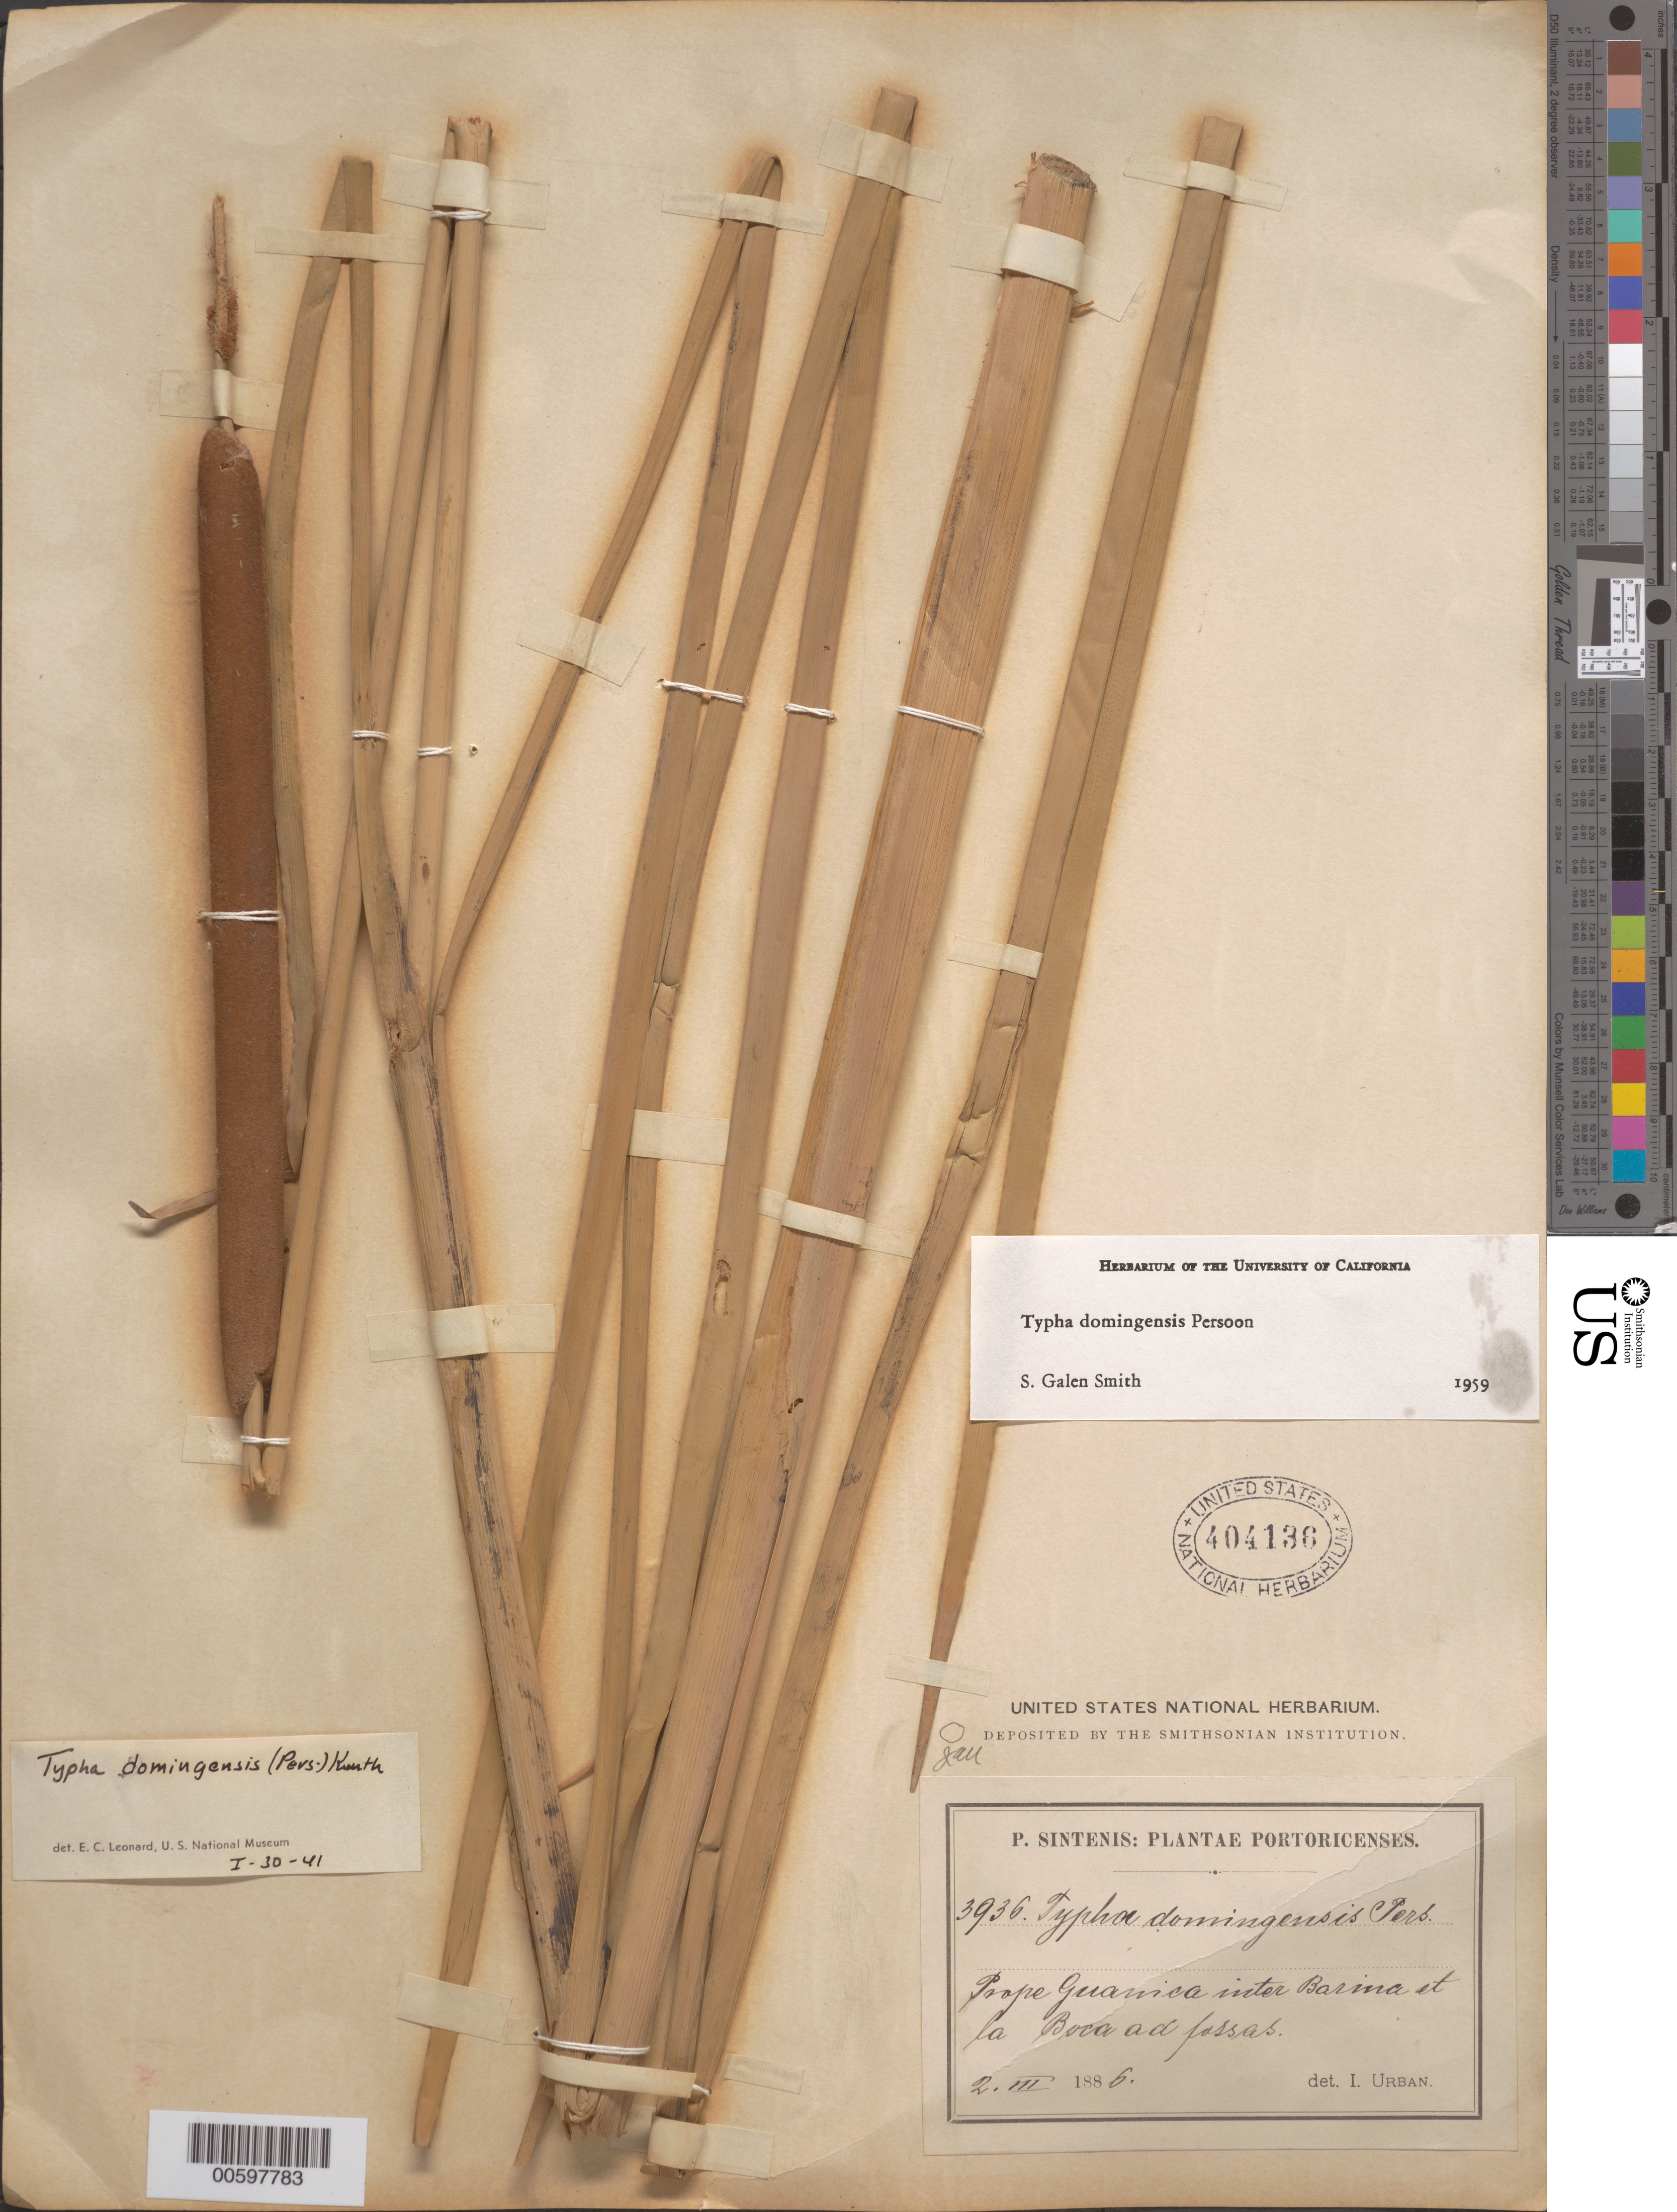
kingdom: Plantae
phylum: Tracheophyta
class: Liliopsida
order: Poales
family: Typhaceae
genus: Typha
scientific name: Typha domingensis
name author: Pers.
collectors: P. Sintenis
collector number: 3936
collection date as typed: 02 Mar 1886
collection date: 1886-03-02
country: Puerto Rico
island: Greater Antilles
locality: Near Guainca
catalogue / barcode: US 404136